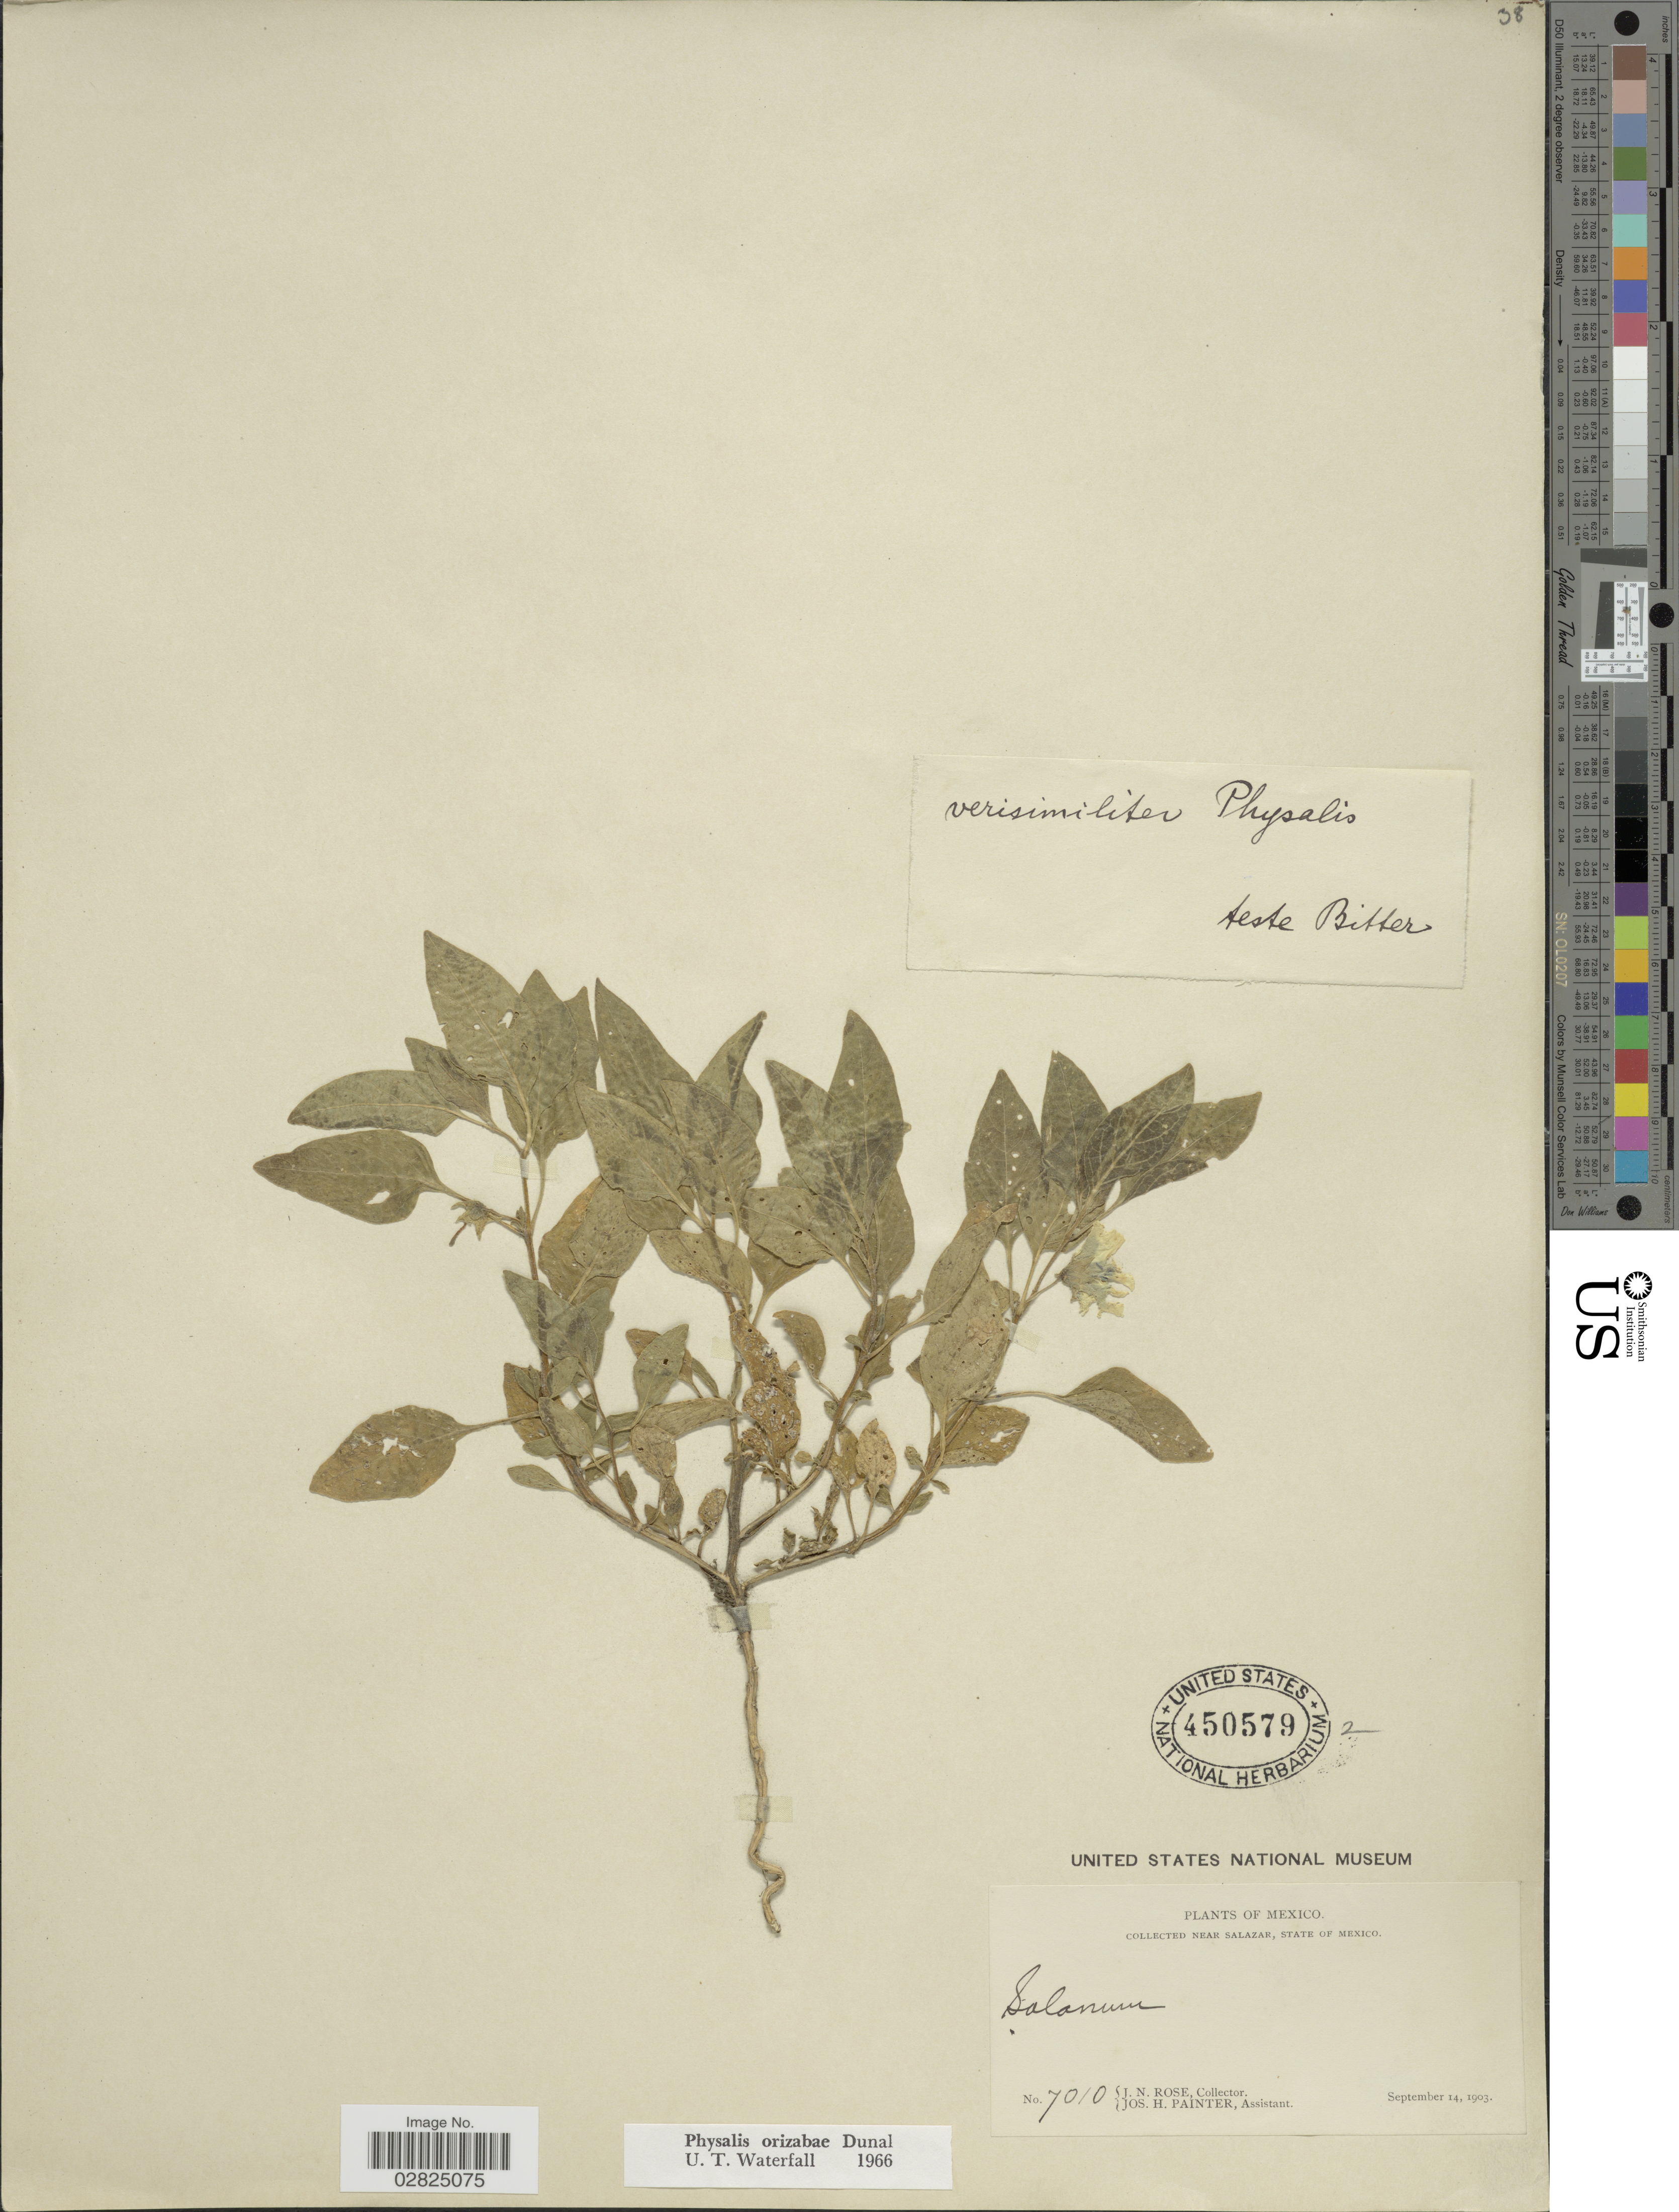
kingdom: Plantae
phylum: Tracheophyta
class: Magnoliopsida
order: Solanales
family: Solanaceae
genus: Physalis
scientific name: Physalis orizabae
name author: Dunal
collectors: J. N. Rose & J. H. Painter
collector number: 7010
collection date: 1903-09-14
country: Mexico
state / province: México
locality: Near Salazar.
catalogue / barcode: US 450579